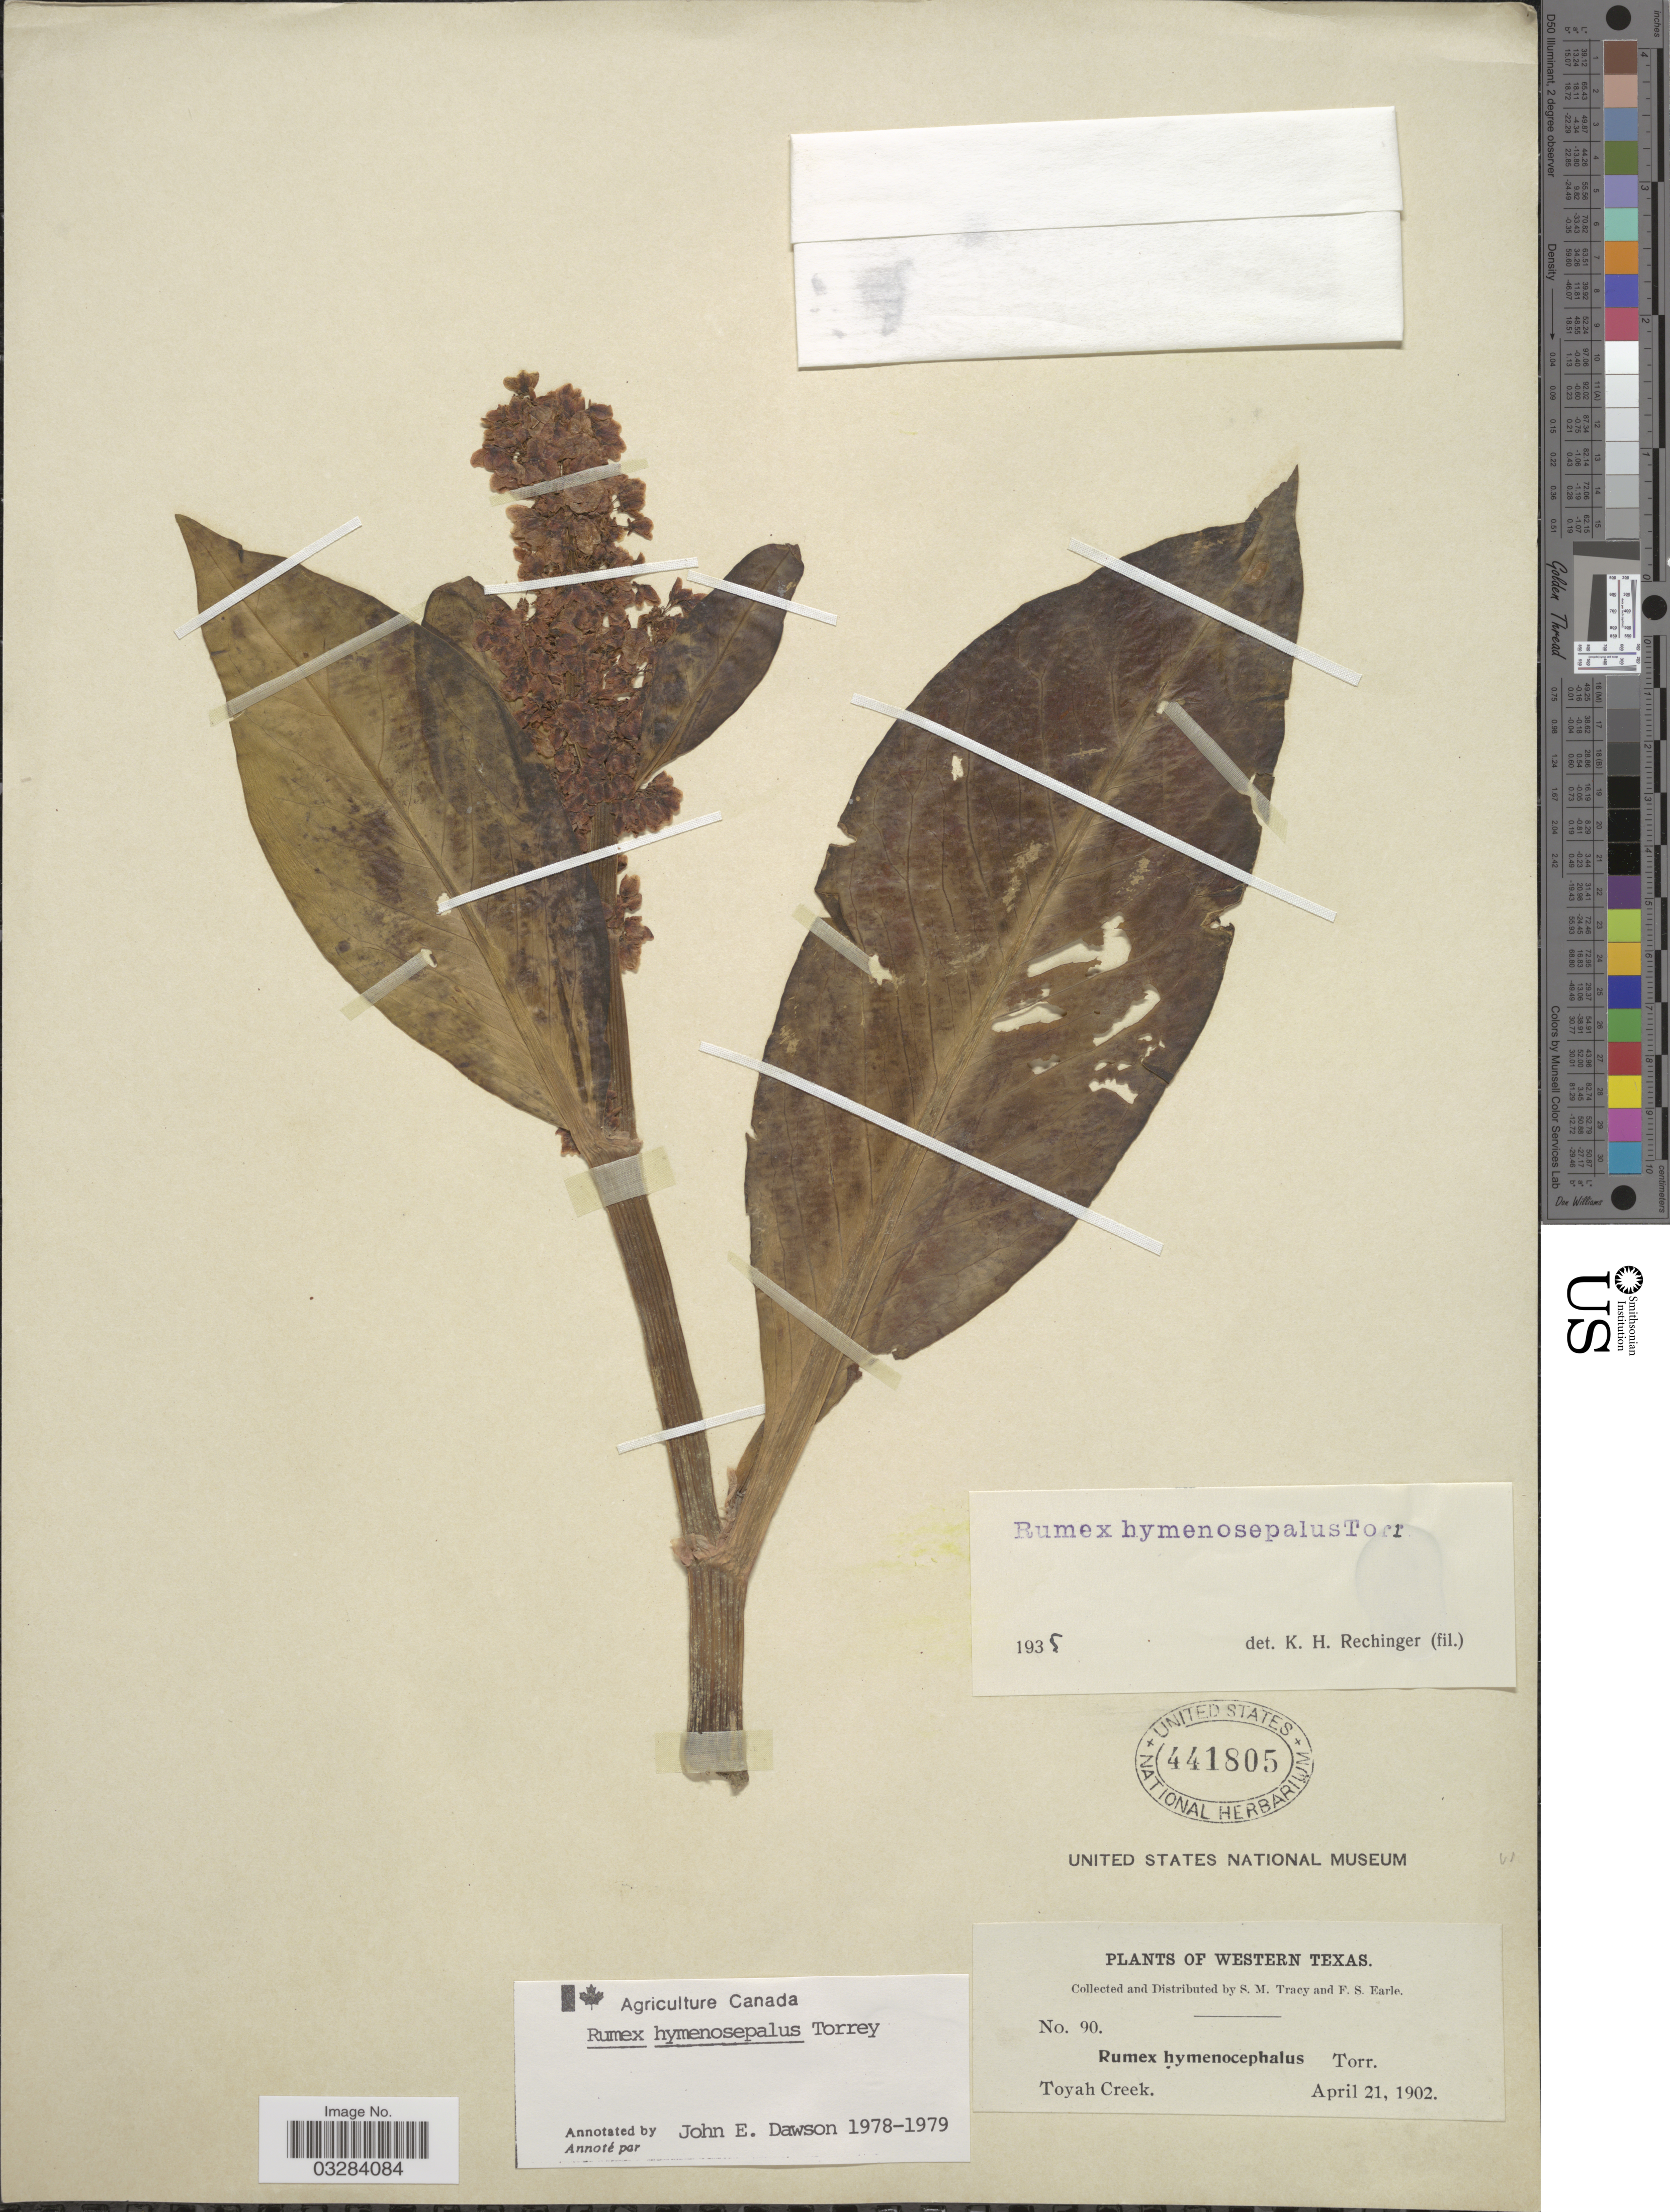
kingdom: Plantae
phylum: Tracheophyta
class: Magnoliopsida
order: Caryophyllales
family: Polygonaceae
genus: Rumex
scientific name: Rumex hymenosepalus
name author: Torr.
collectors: S. M. Tracy & F. S. Earle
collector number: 90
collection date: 1902-04-21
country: United States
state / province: Texas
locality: Western Texas. Toyah Creek.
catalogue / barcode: US 441805